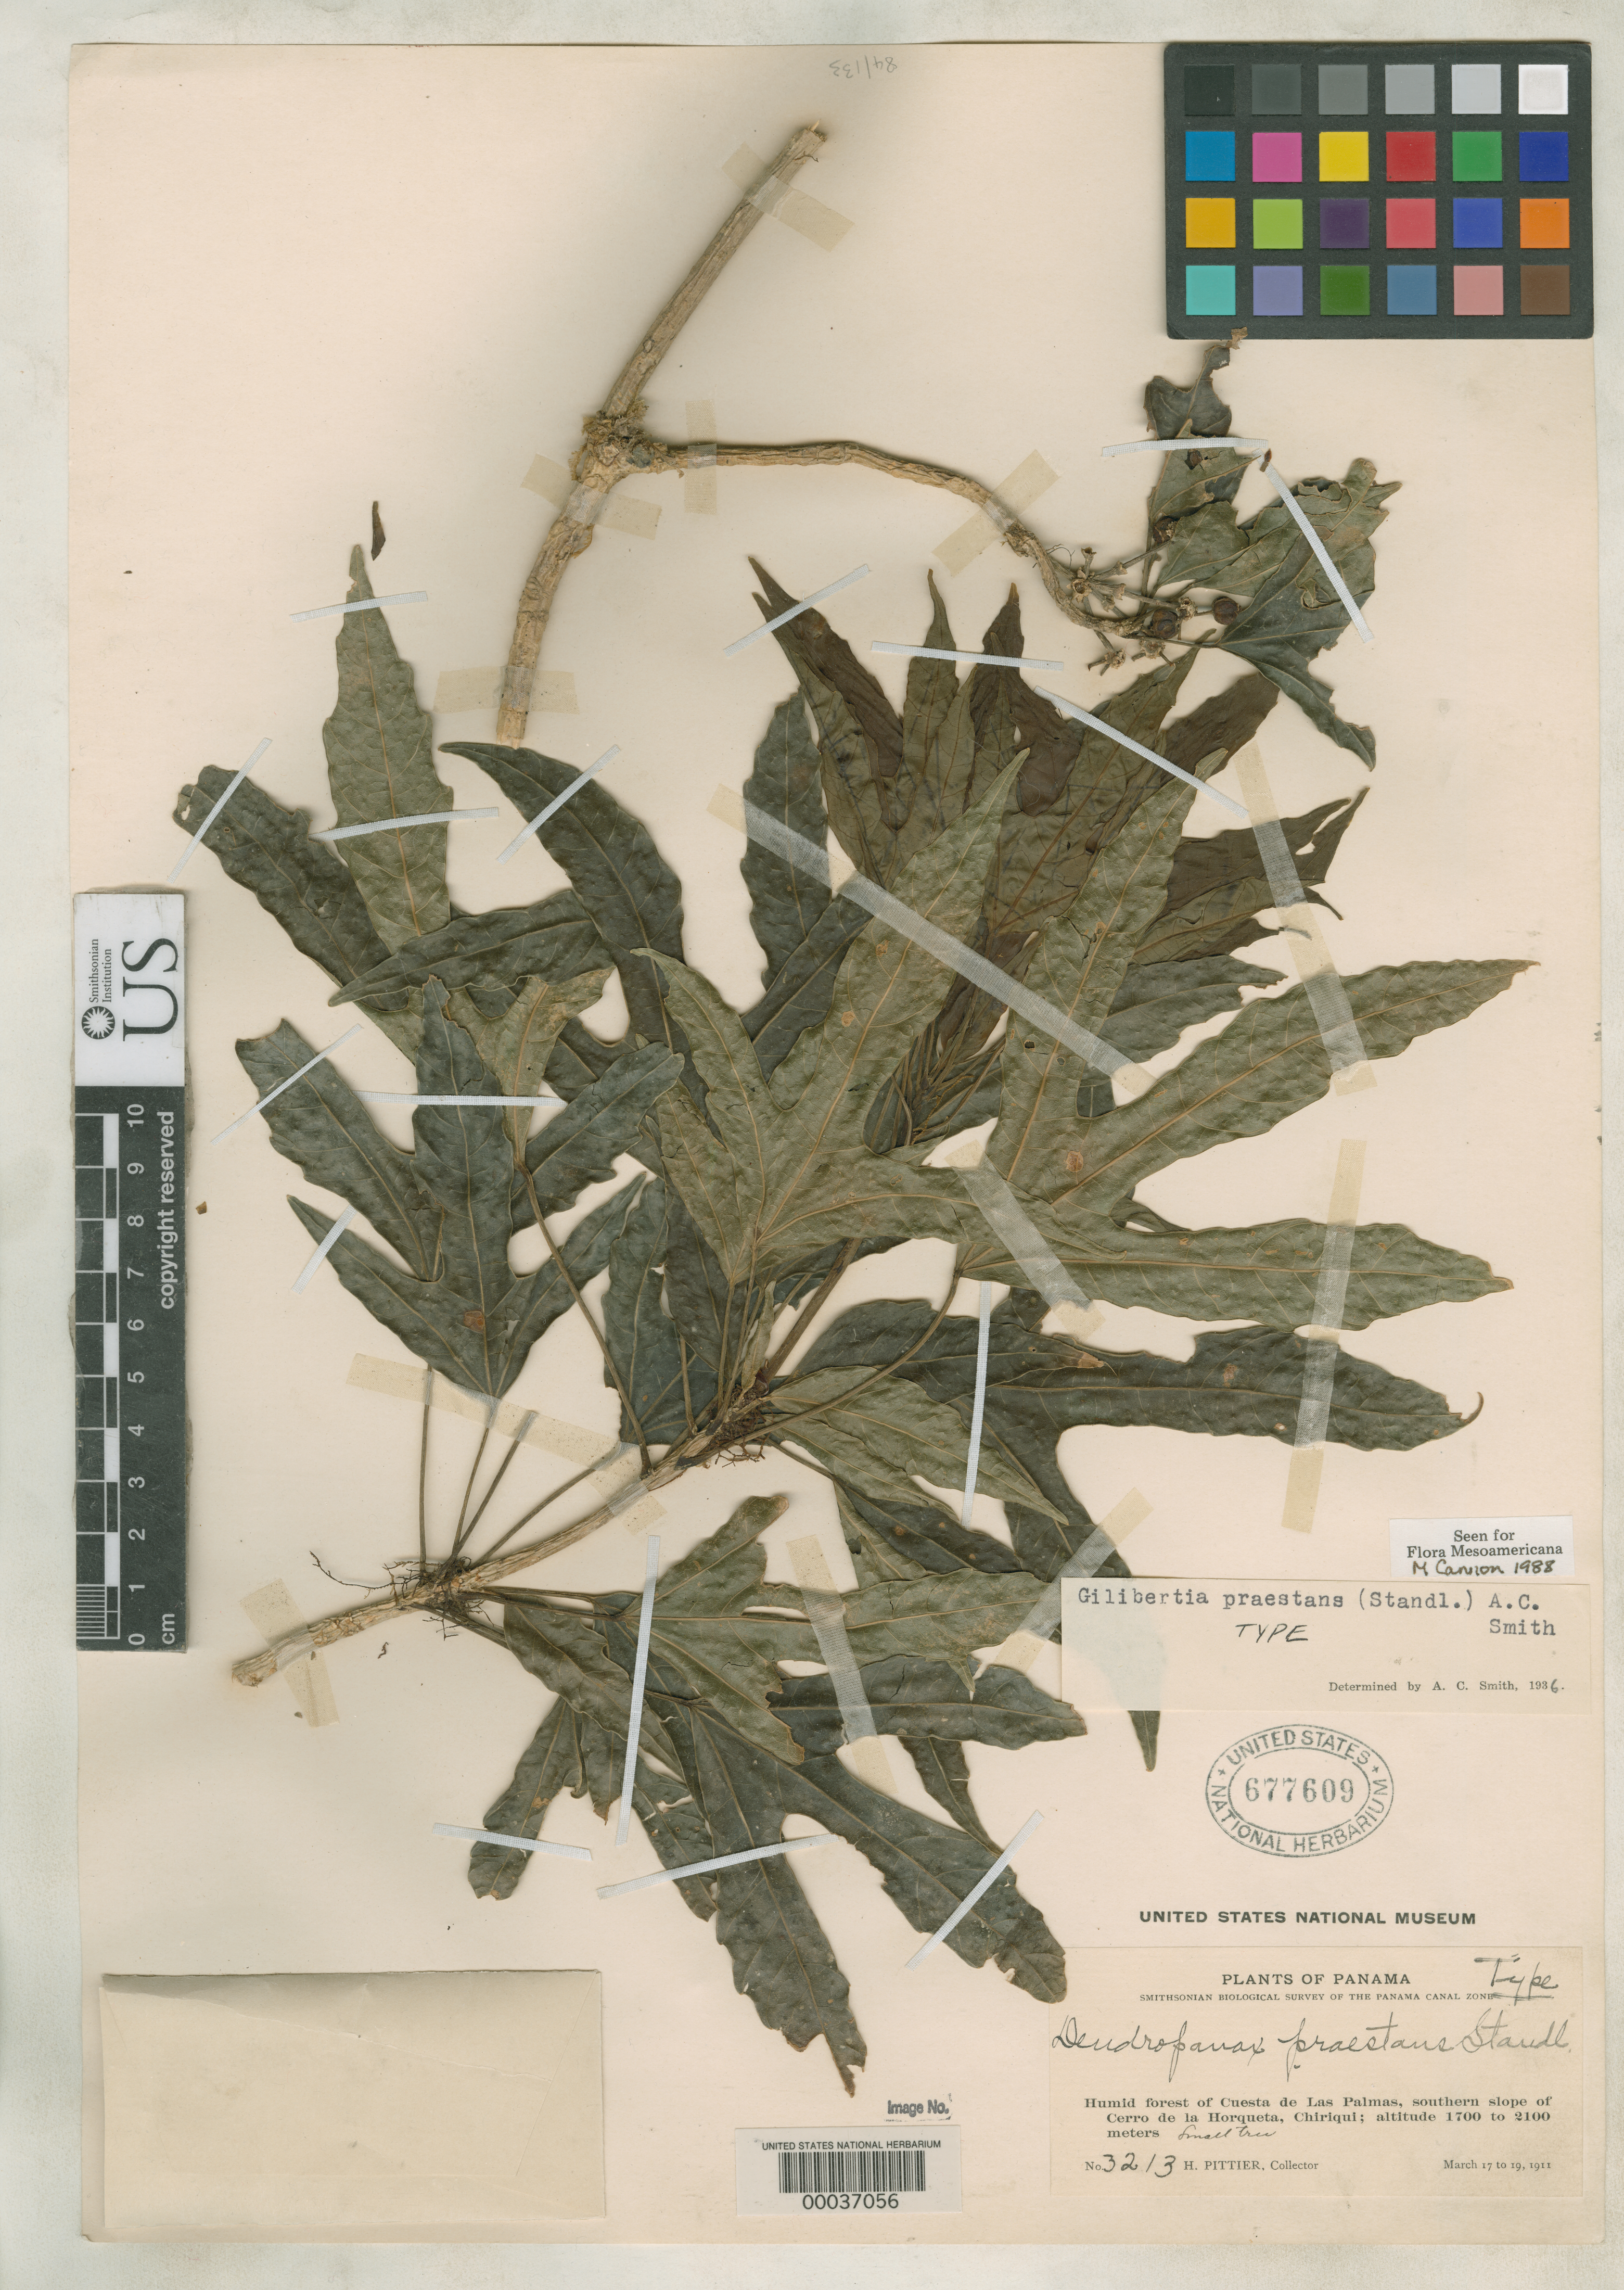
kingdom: Plantae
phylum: Tracheophyta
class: Magnoliopsida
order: Apiales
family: Araliaceae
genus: Dendropanax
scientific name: Dendropanax praestans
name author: Standl.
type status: Holotype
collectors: H. F. Pittier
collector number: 3213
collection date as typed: Mar 1911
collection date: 1911-03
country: Panama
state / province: Chiriquí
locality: Cuesta de Las Palmas, S slope of Cerrode La Horqueta.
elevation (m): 1700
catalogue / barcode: US 677609